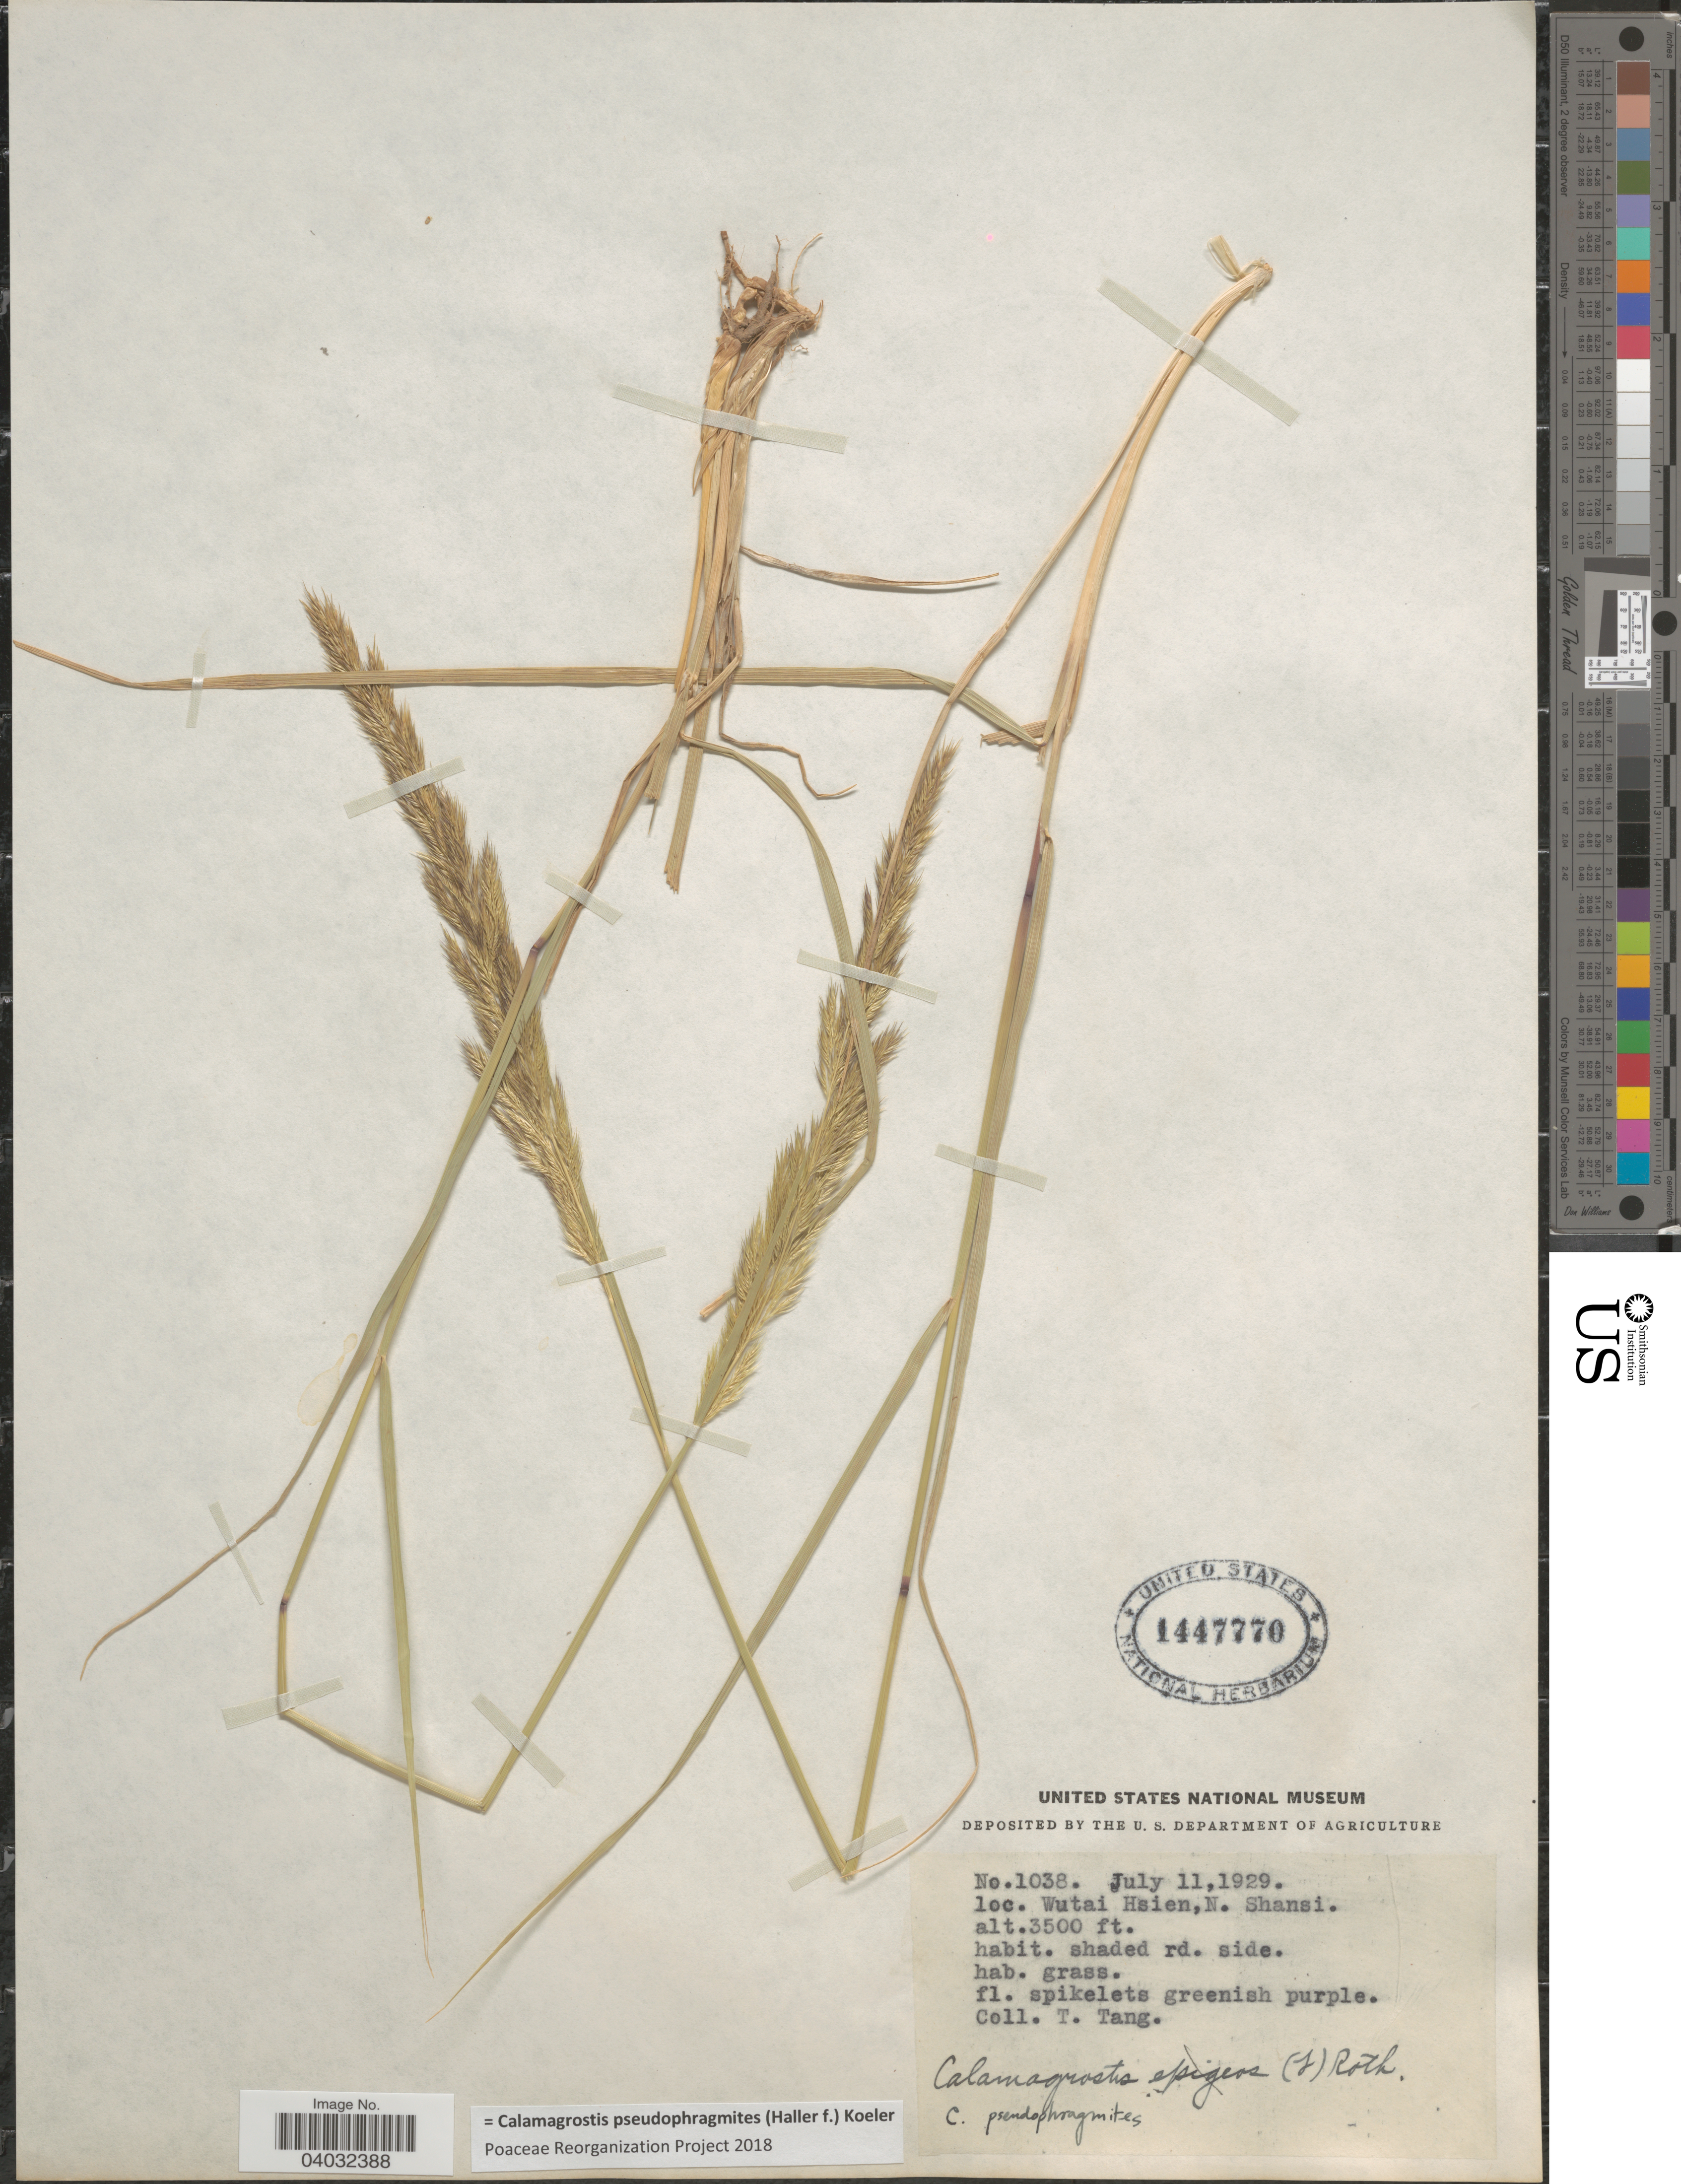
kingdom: Plantae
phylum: Tracheophyta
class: Liliopsida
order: Poales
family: Poaceae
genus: Calamagrostis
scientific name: Calamagrostis pseudophragmites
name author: (Haller f.) Koeler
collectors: T. Tang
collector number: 1038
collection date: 1929-07-11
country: China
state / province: Shanxi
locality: Wutai Hsien, N. Shansi.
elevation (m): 1067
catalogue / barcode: US 1447770